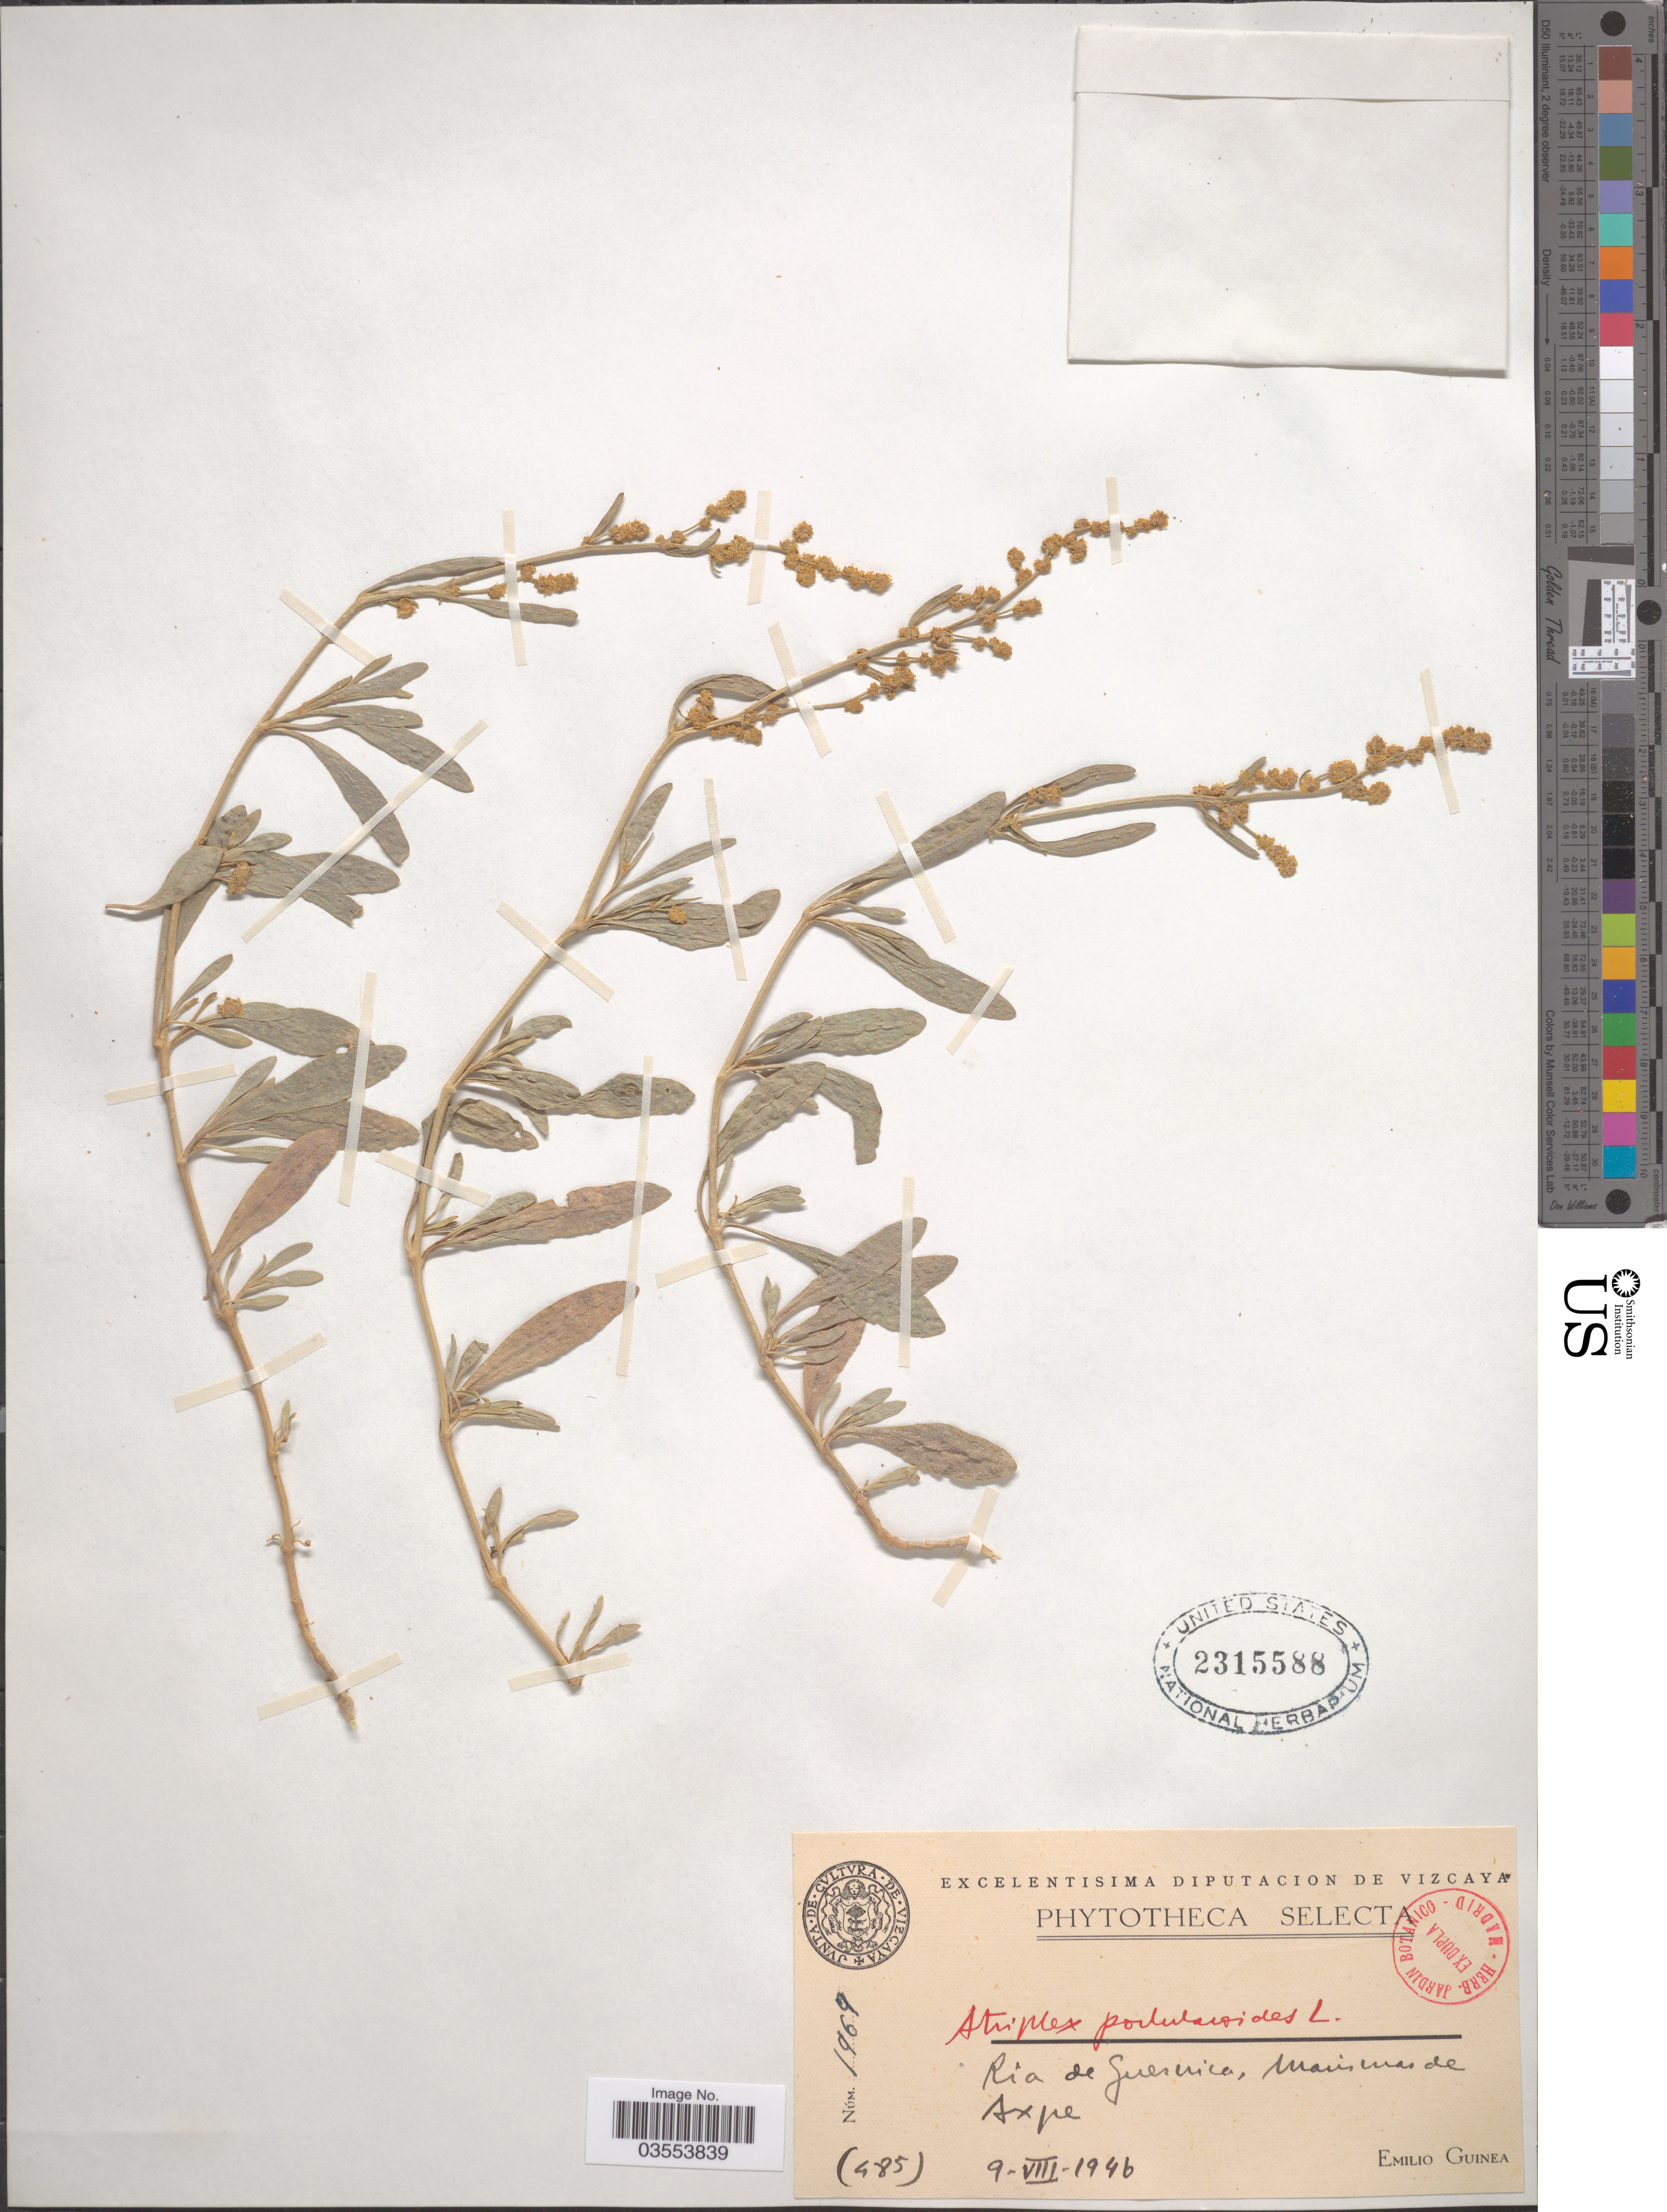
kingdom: Plantae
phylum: Tracheophyta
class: Magnoliopsida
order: Caryophyllales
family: Amaranthaceae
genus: Atriplex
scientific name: Atriplex portulacoides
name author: L.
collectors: E. Guinea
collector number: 485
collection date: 1946-08-09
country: Spain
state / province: Erkidegoa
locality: Rio de Guernica, Marismas de Axpe.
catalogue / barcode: US 2315588